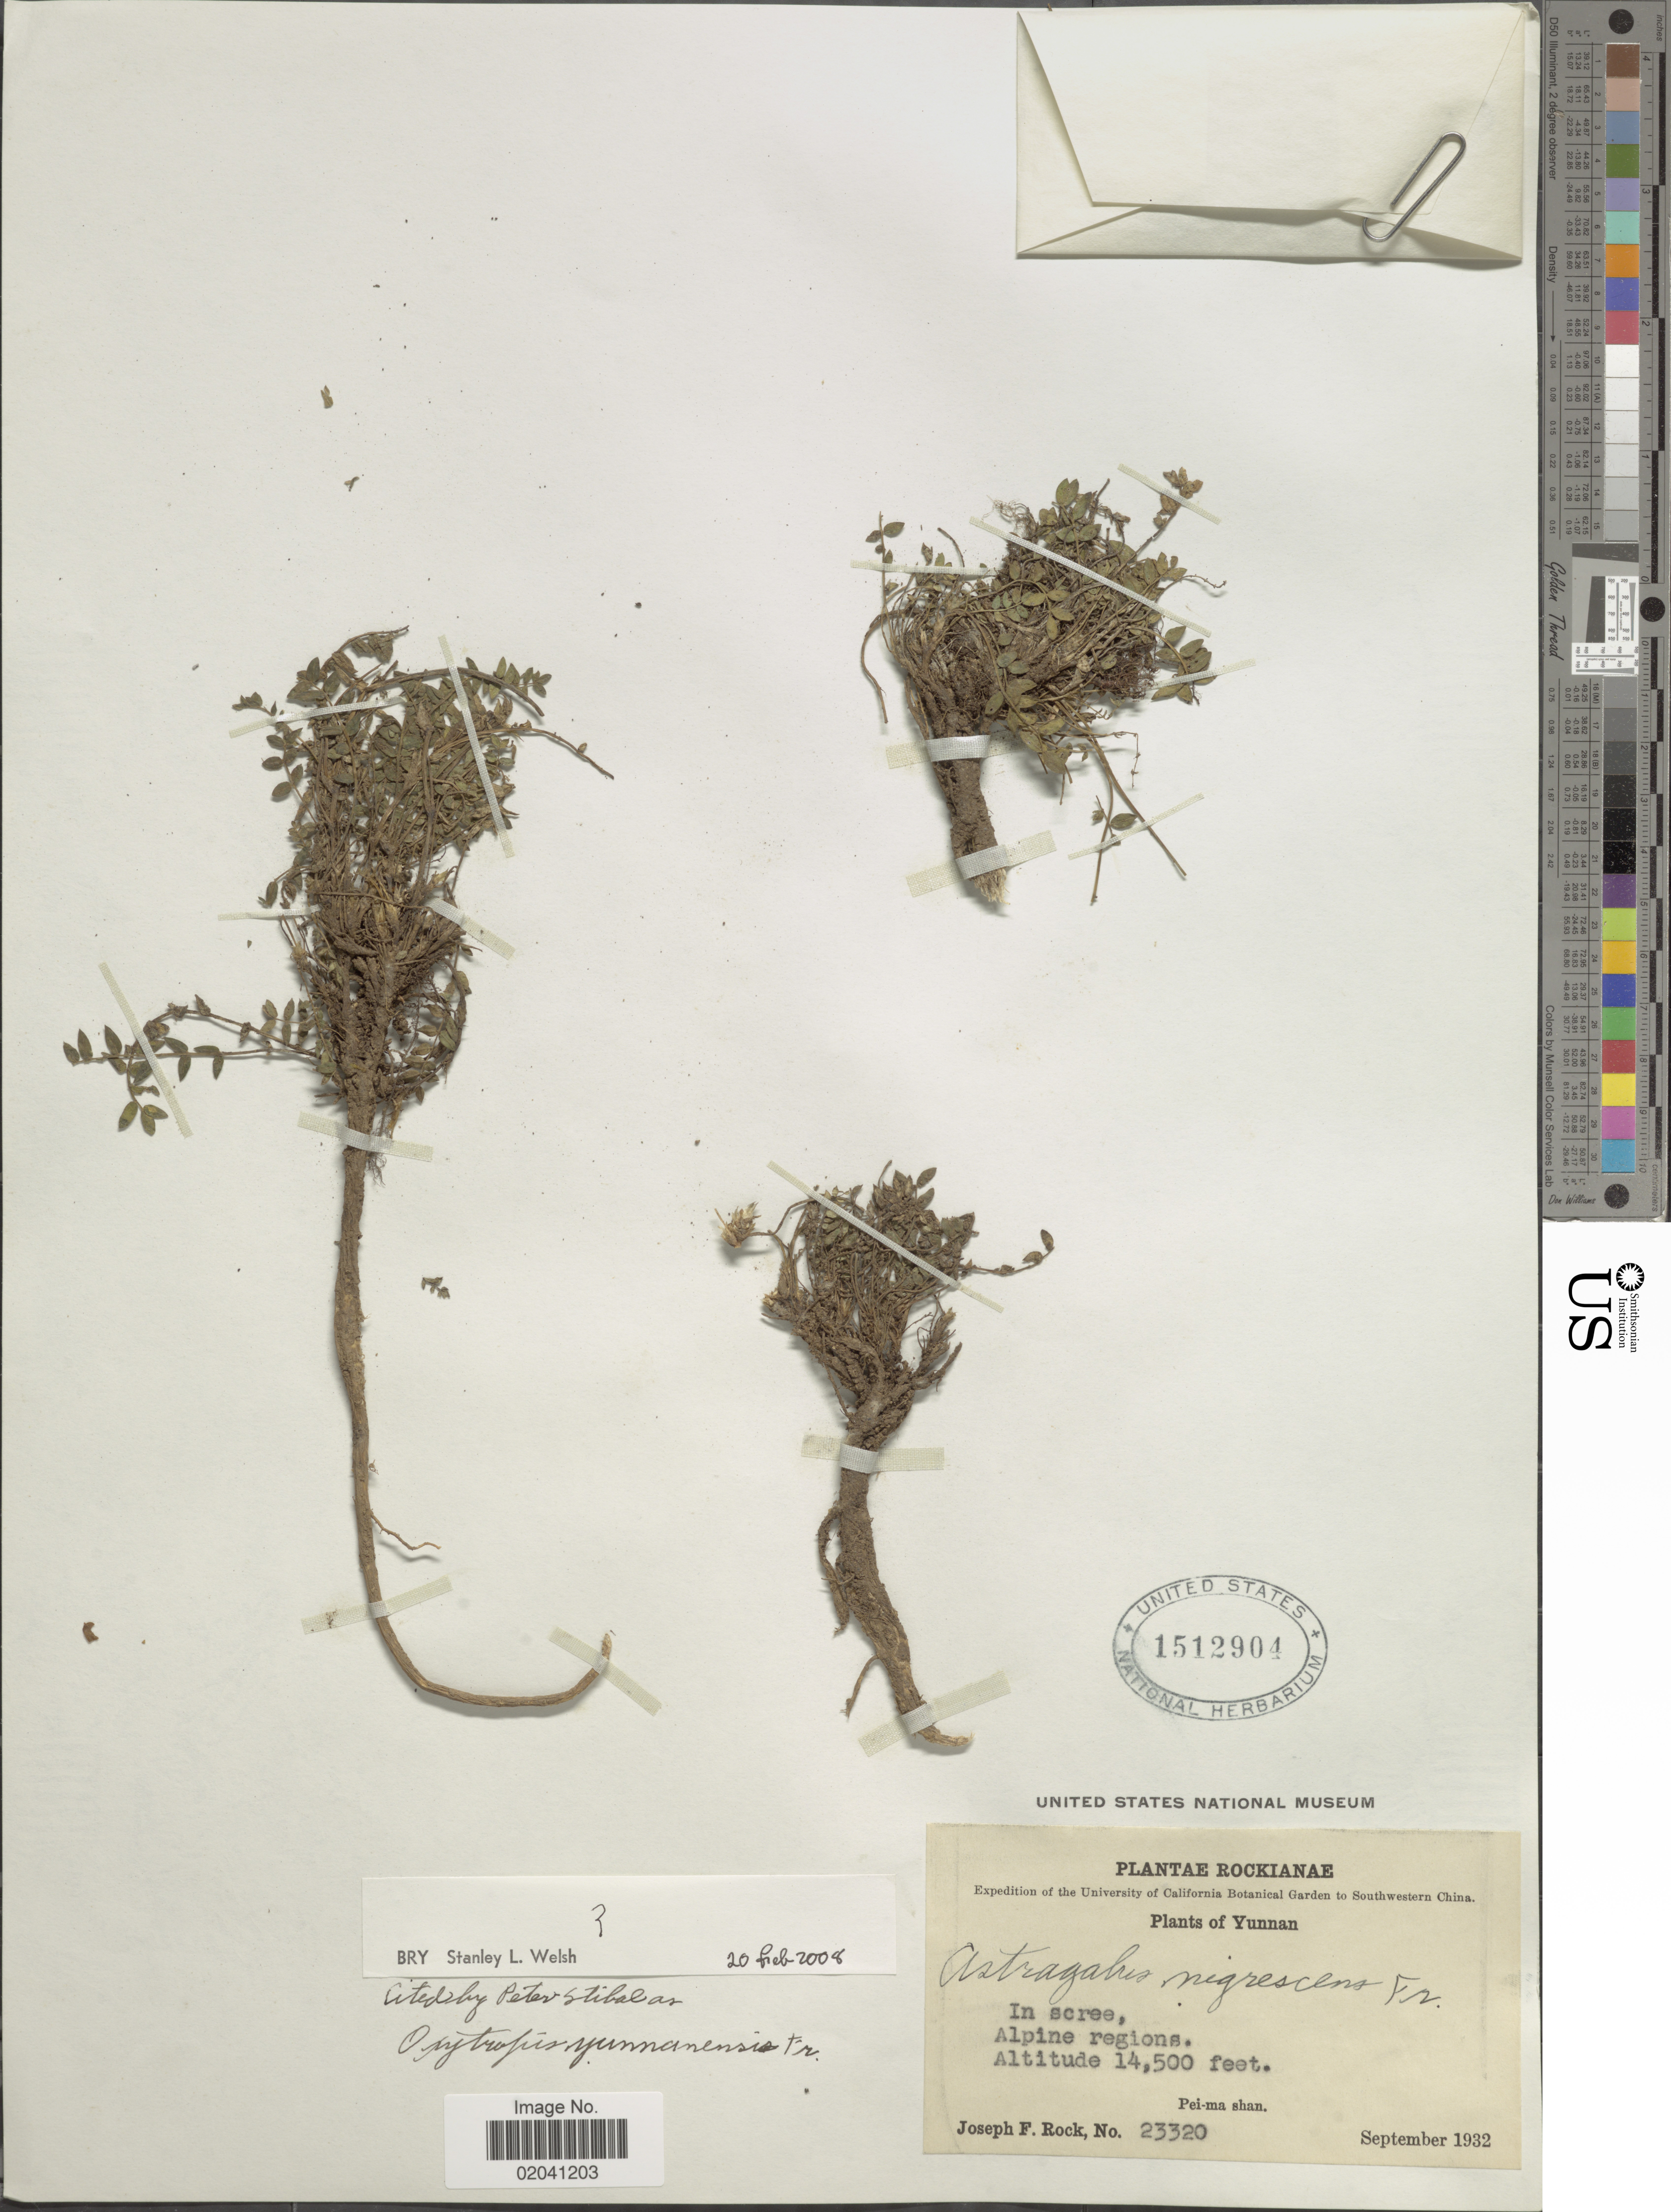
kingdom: Plantae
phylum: Tracheophyta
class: Magnoliopsida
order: Fabales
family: Fabaceae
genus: Oxytropis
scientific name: Oxytropis yunnanensis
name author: Franch.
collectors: J. F. Rock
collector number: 23320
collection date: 1932-09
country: China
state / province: Yunnan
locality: Rockianae. In scree, Alpine regions. Pei-ma shan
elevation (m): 4420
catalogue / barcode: US 1512904